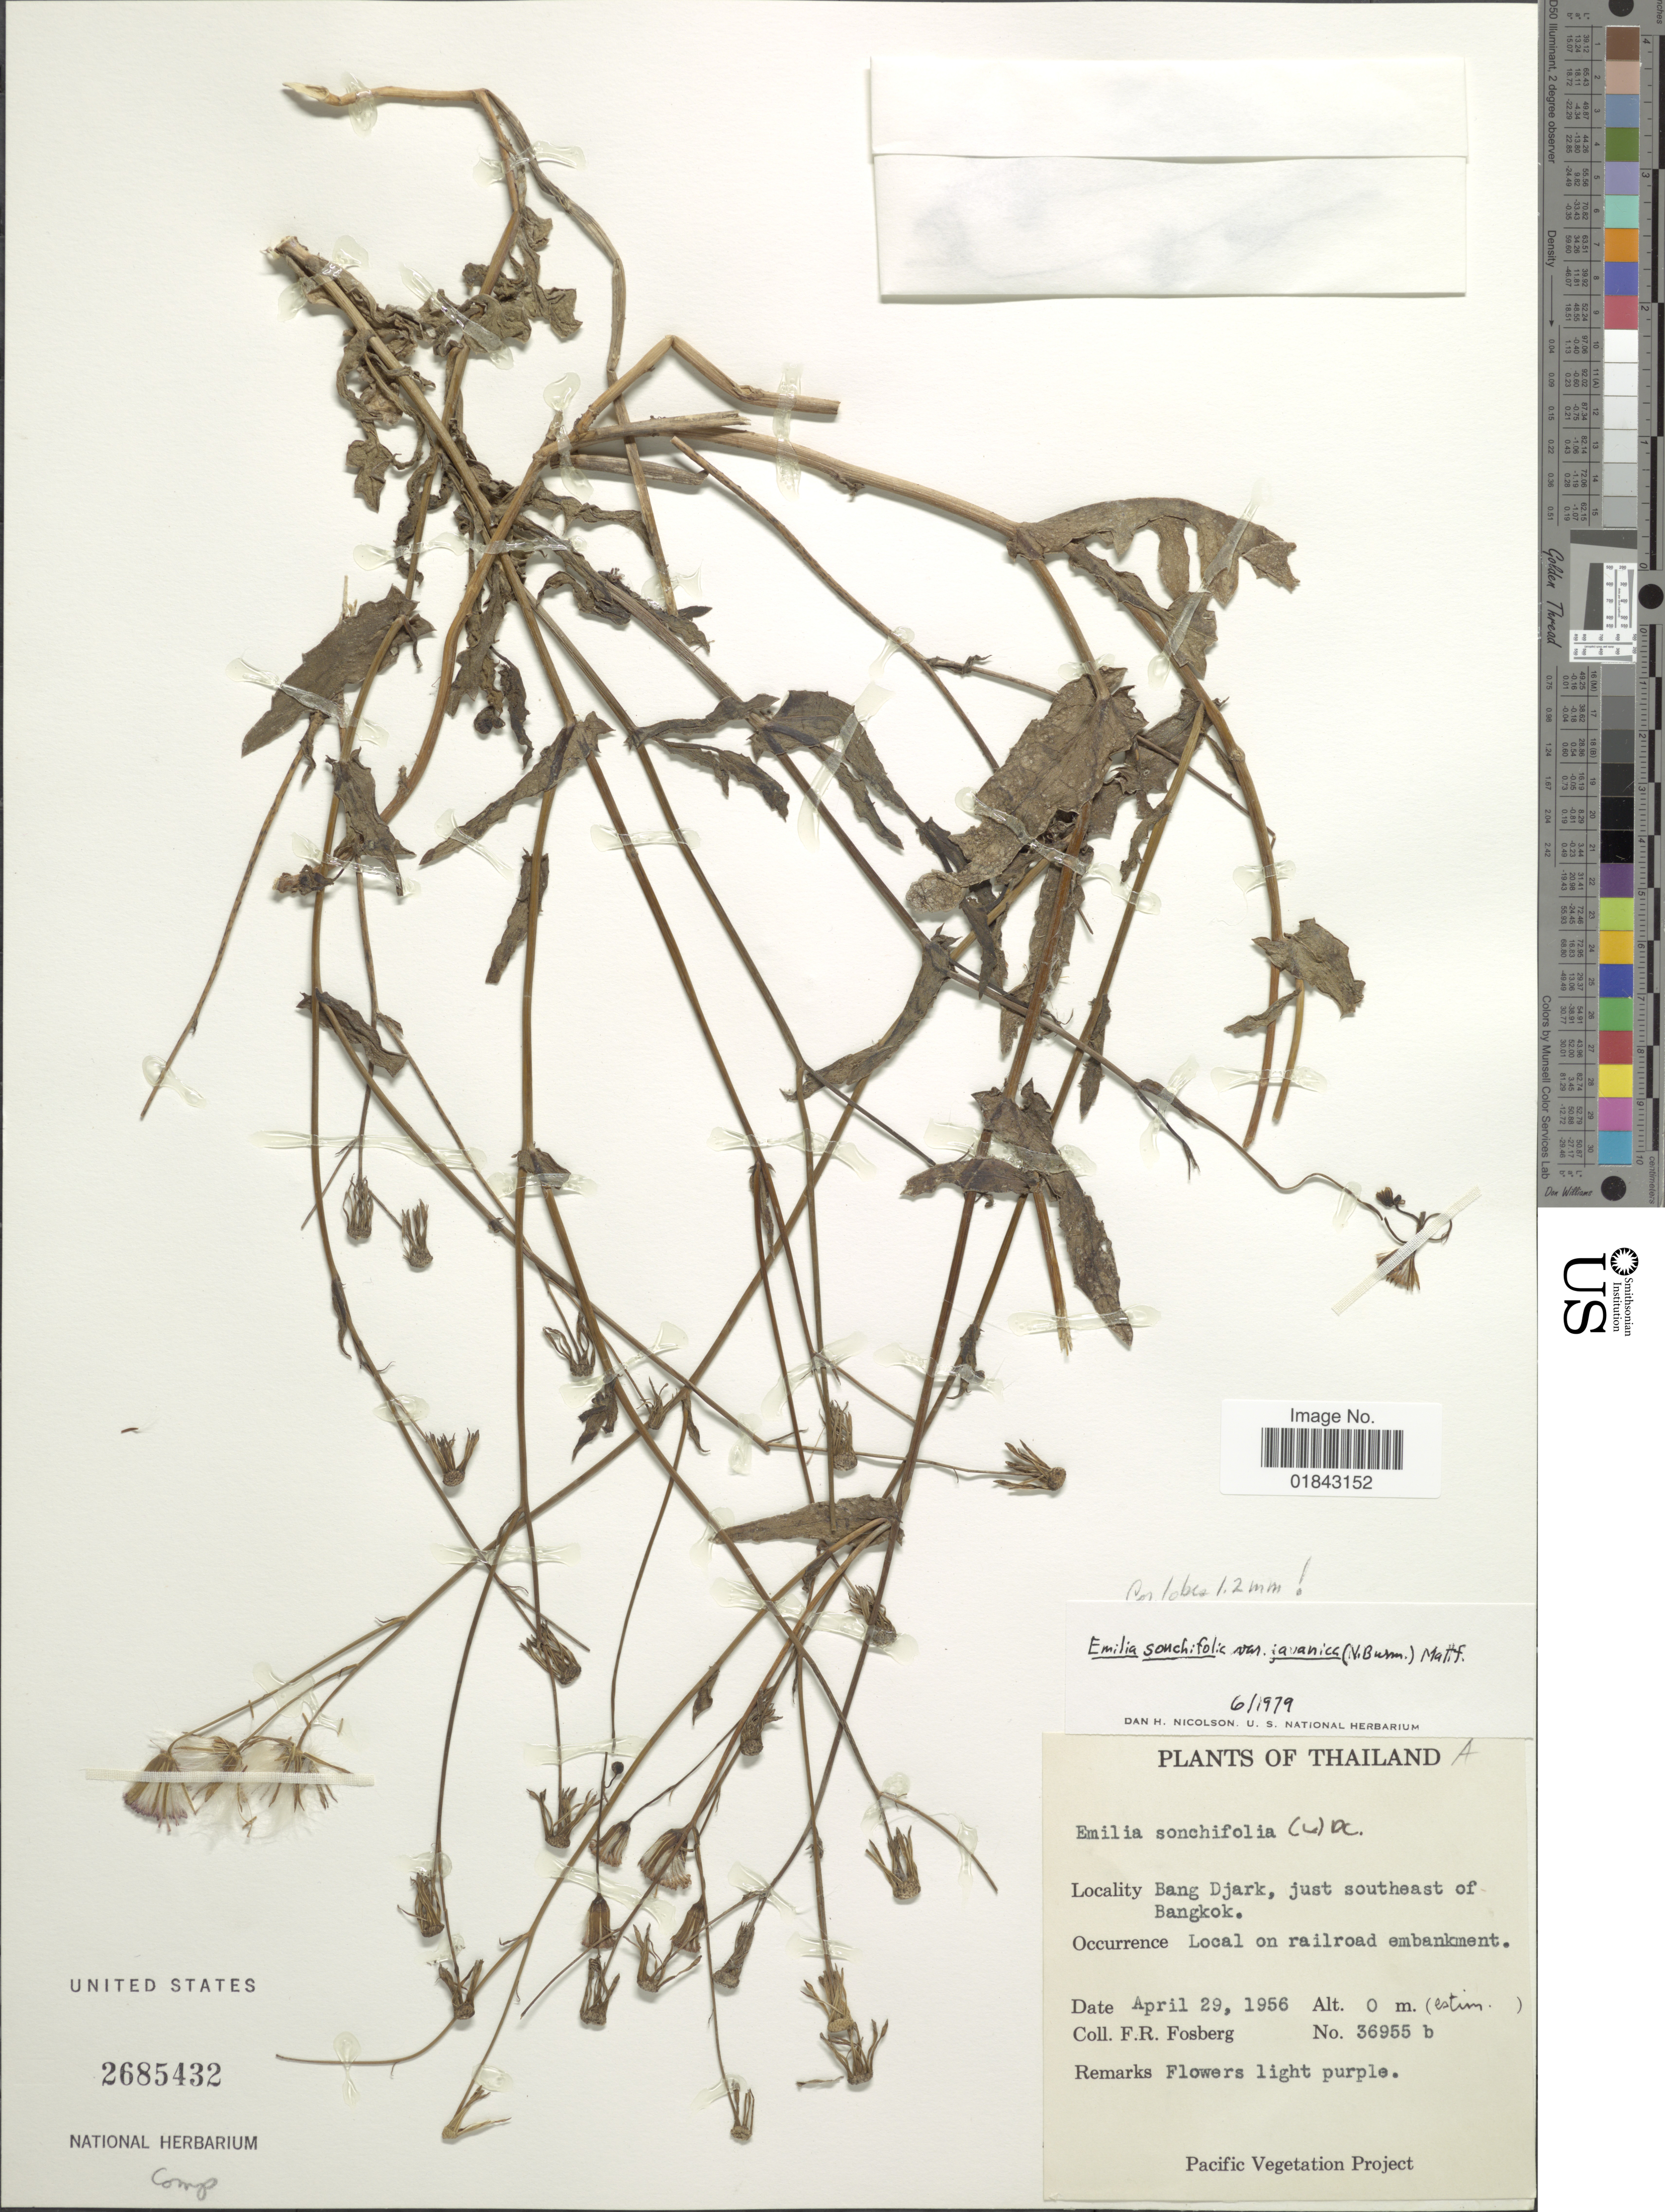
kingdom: Plantae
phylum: Tracheophyta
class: Magnoliopsida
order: Asterales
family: Asteraceae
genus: Emilia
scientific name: Emilia sonchifolia var. javanica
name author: (Burm. f.) Mattf.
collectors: F. R. Fosberg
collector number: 36955b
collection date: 1956-04-29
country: Thailand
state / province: Bangkok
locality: Bang Djark, just southeast of Bangkok, local on railroad embakment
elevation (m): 0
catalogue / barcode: US 2685432